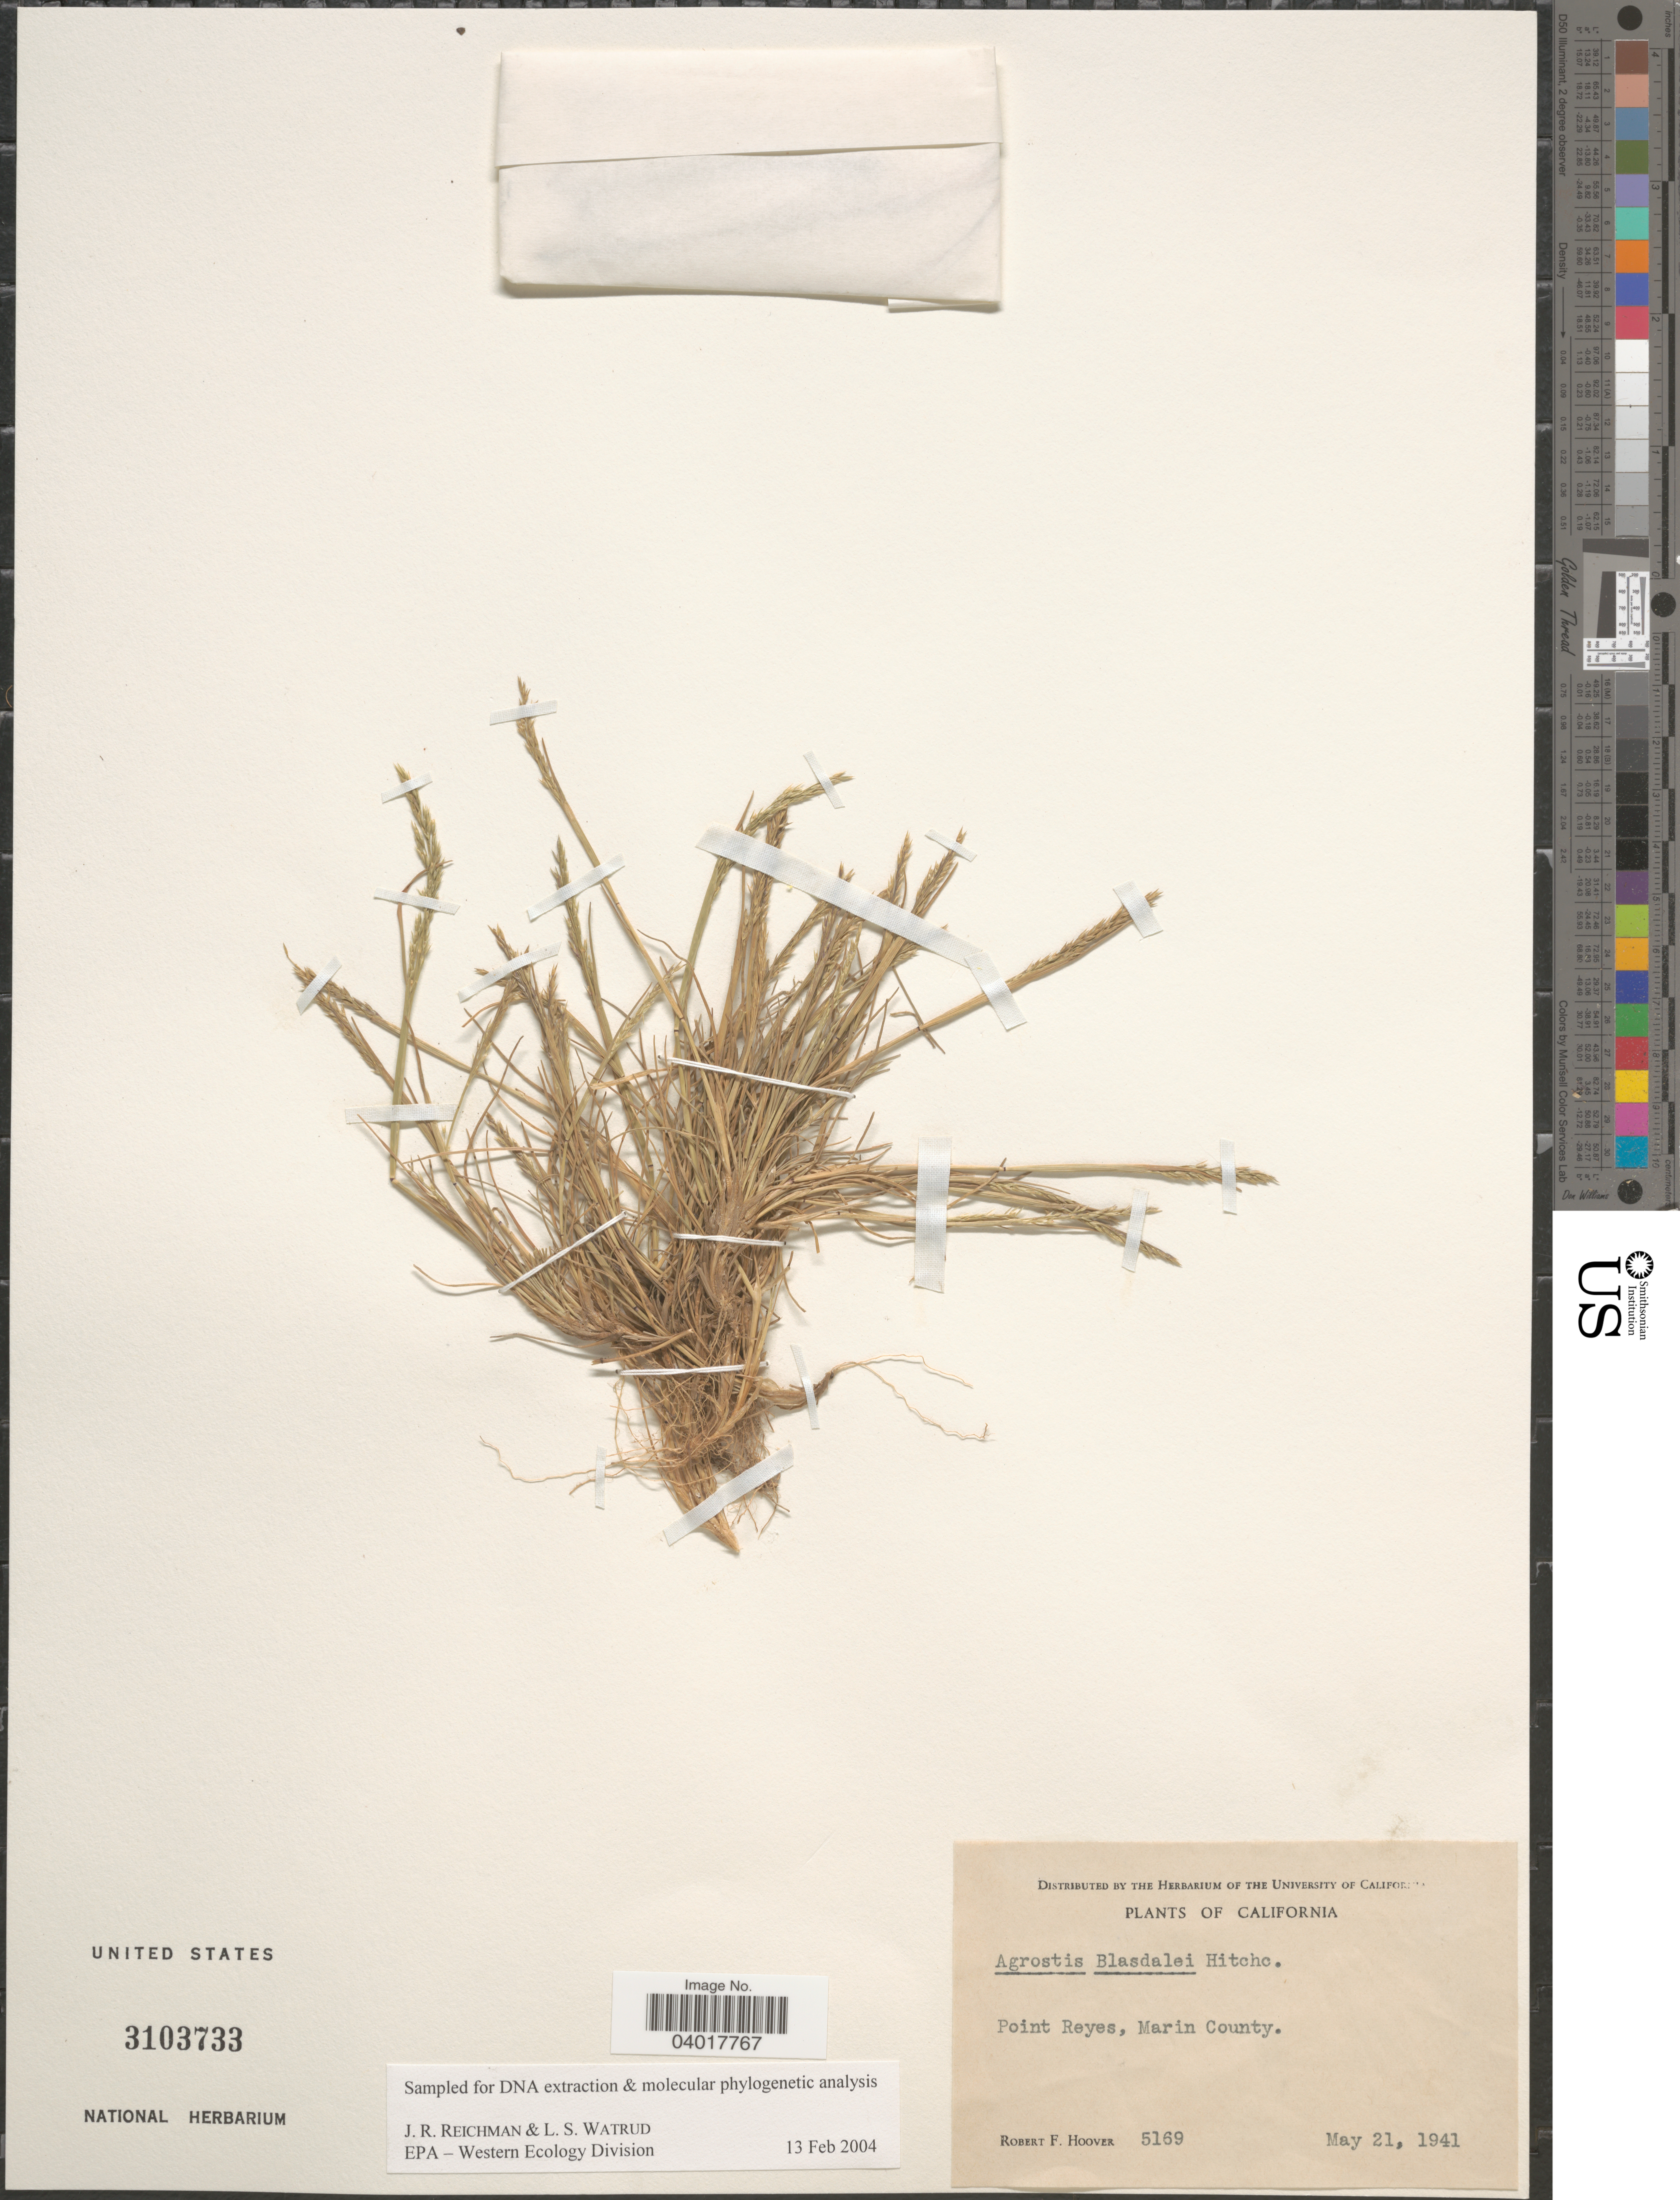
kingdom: Plantae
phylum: Tracheophyta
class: Liliopsida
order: Poales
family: Poaceae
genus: Agrostis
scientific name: Agrostis blasdalei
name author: Hitchc.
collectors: R. F. Hoover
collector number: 5169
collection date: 1941-05-21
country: United States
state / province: California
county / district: Marin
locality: Point Reyes, Marin County.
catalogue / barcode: US 3103733